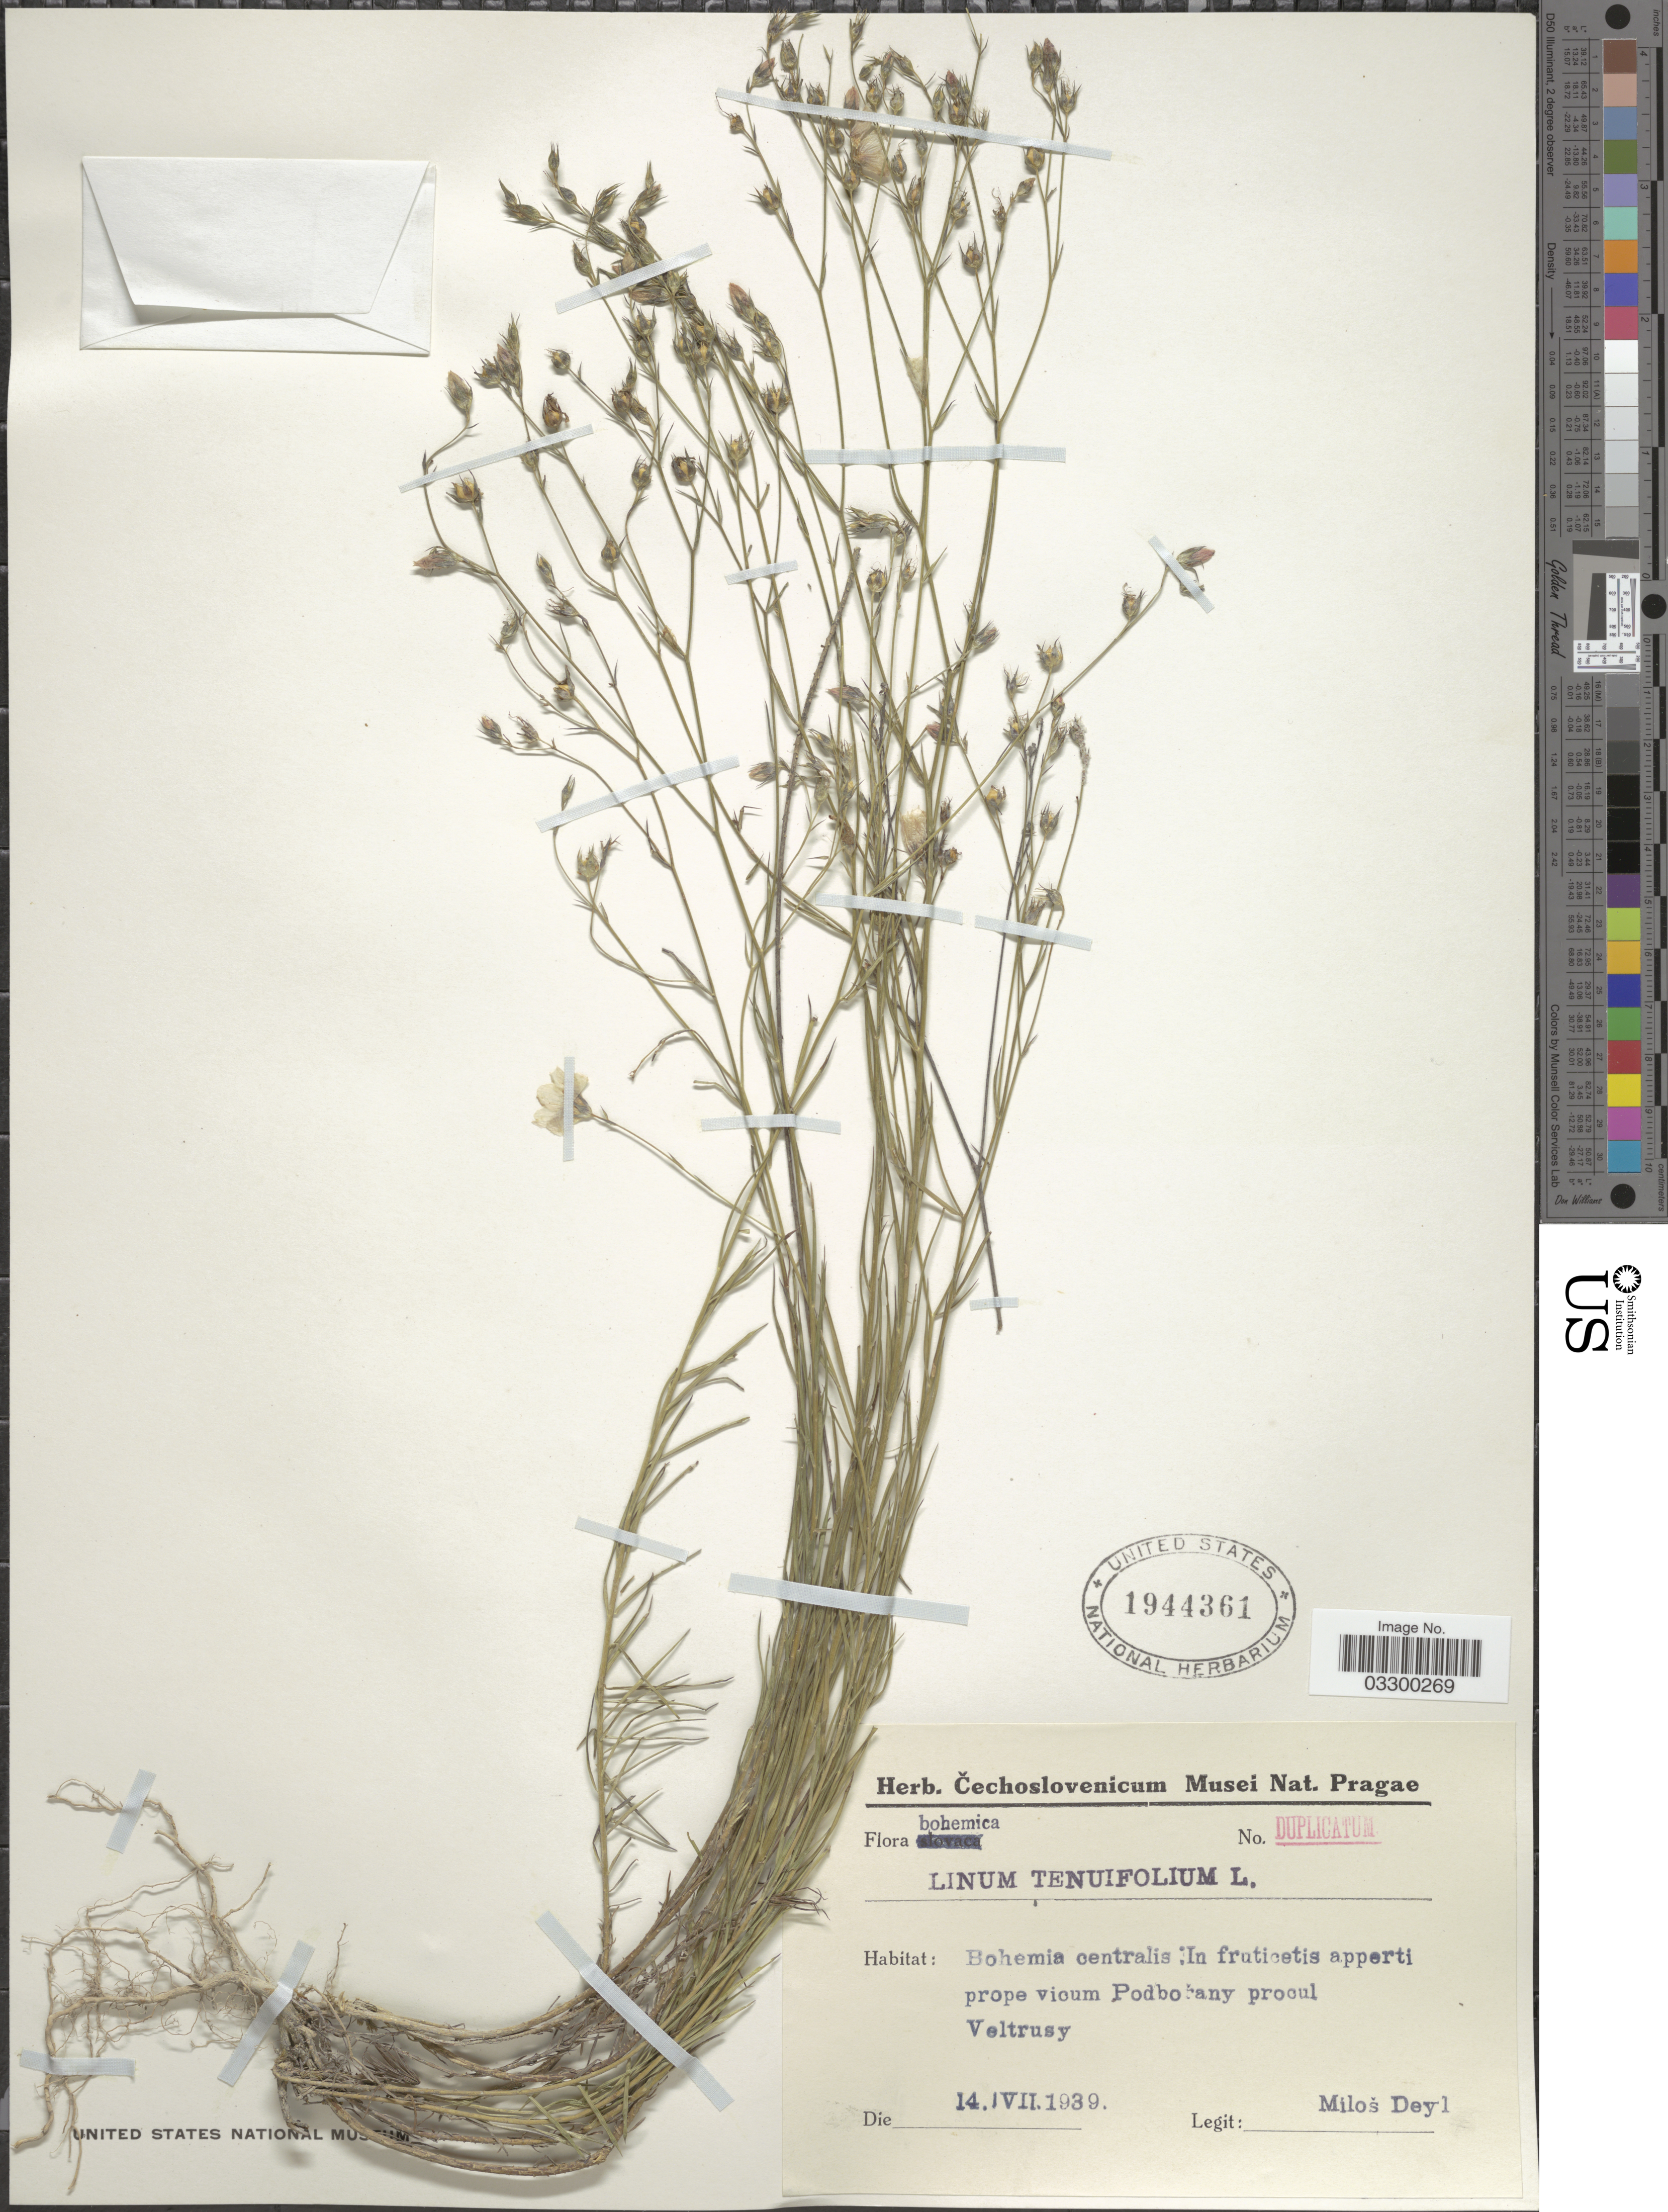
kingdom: Plantae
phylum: Tracheophyta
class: Magnoliopsida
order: Malpighiales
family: Linaceae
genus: Linum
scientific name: Linum tenuifolium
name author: L.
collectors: M. Deyl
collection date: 1939-07-14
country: Czechia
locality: Bohemica. Bohemia centralis: In fruticetis apperti prope vicum Podbotany procul Veltrusy.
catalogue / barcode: US 1944361